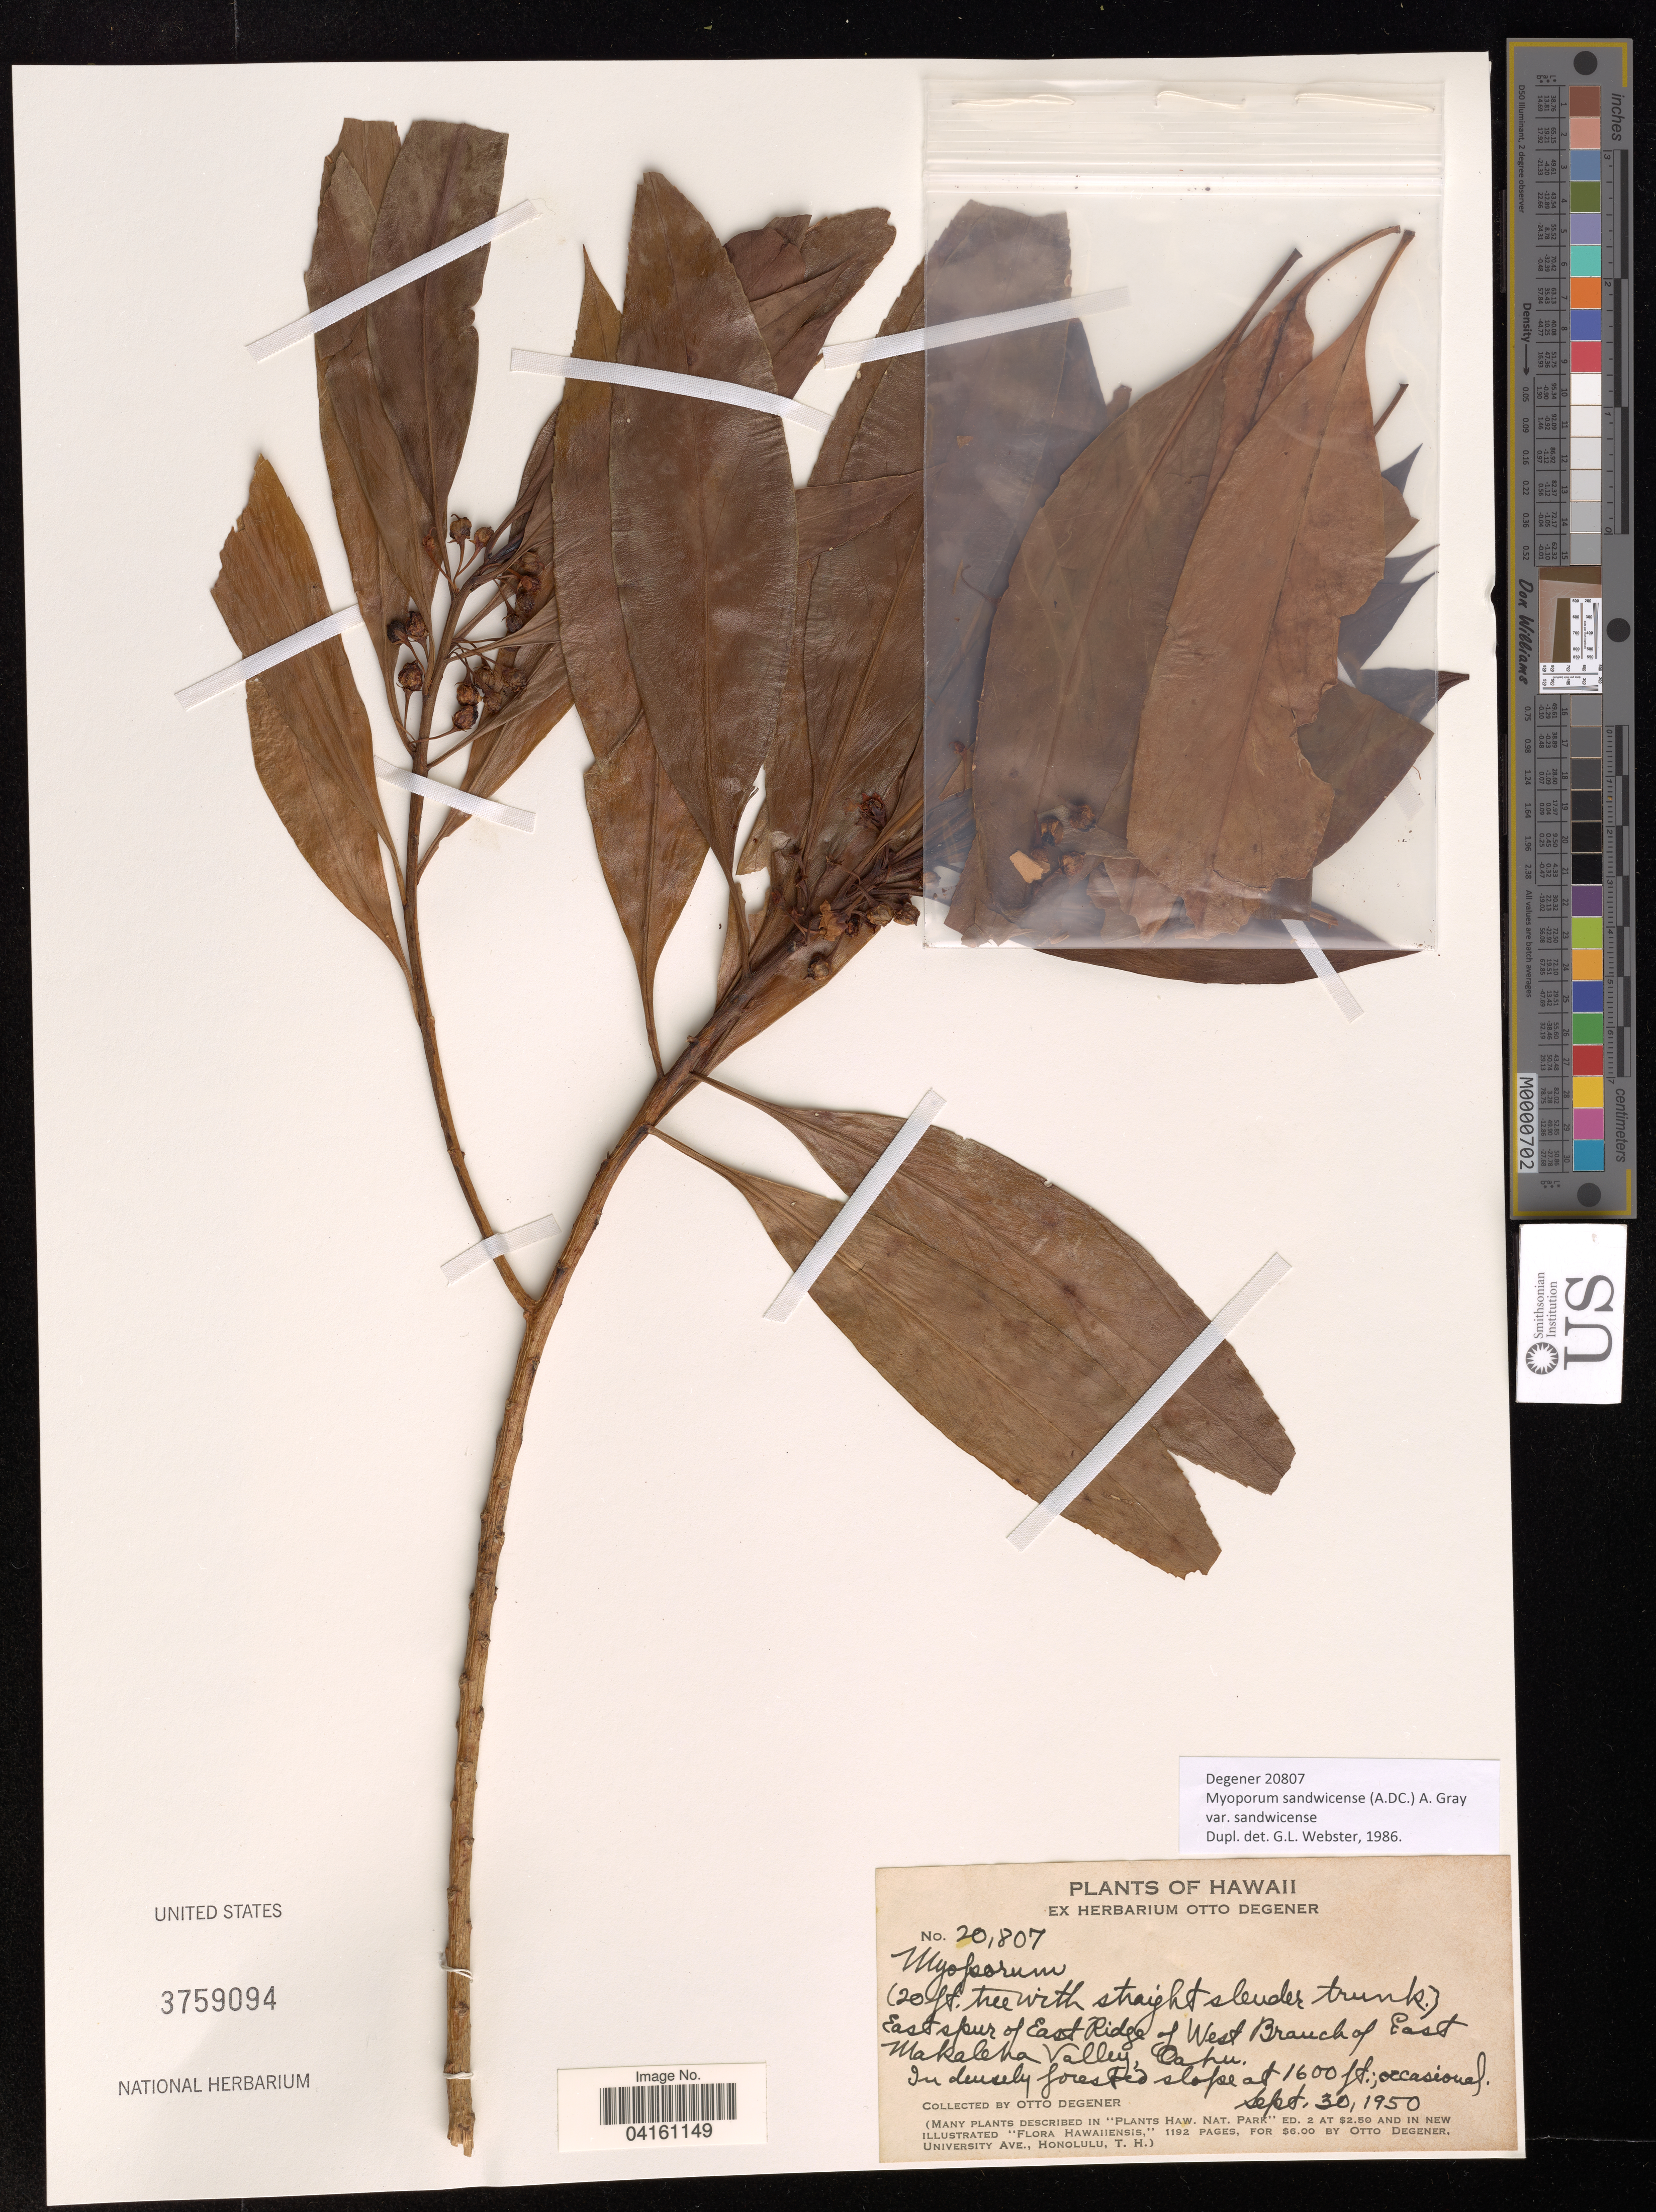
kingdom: Plantae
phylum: Tracheophyta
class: Magnoliopsida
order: Lamiales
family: Scrophulariaceae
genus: Myoporum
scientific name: Myoporum sandwicense subsp. sandwicense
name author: A. Gray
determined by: Webster, L. G.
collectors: O. Degener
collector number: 20807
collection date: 1950-09-30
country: United States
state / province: Hawaii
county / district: Honolulu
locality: East spur of East Ridge of West Branch of East Makaleha Valley, Oahu.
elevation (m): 488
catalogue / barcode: US 3759094